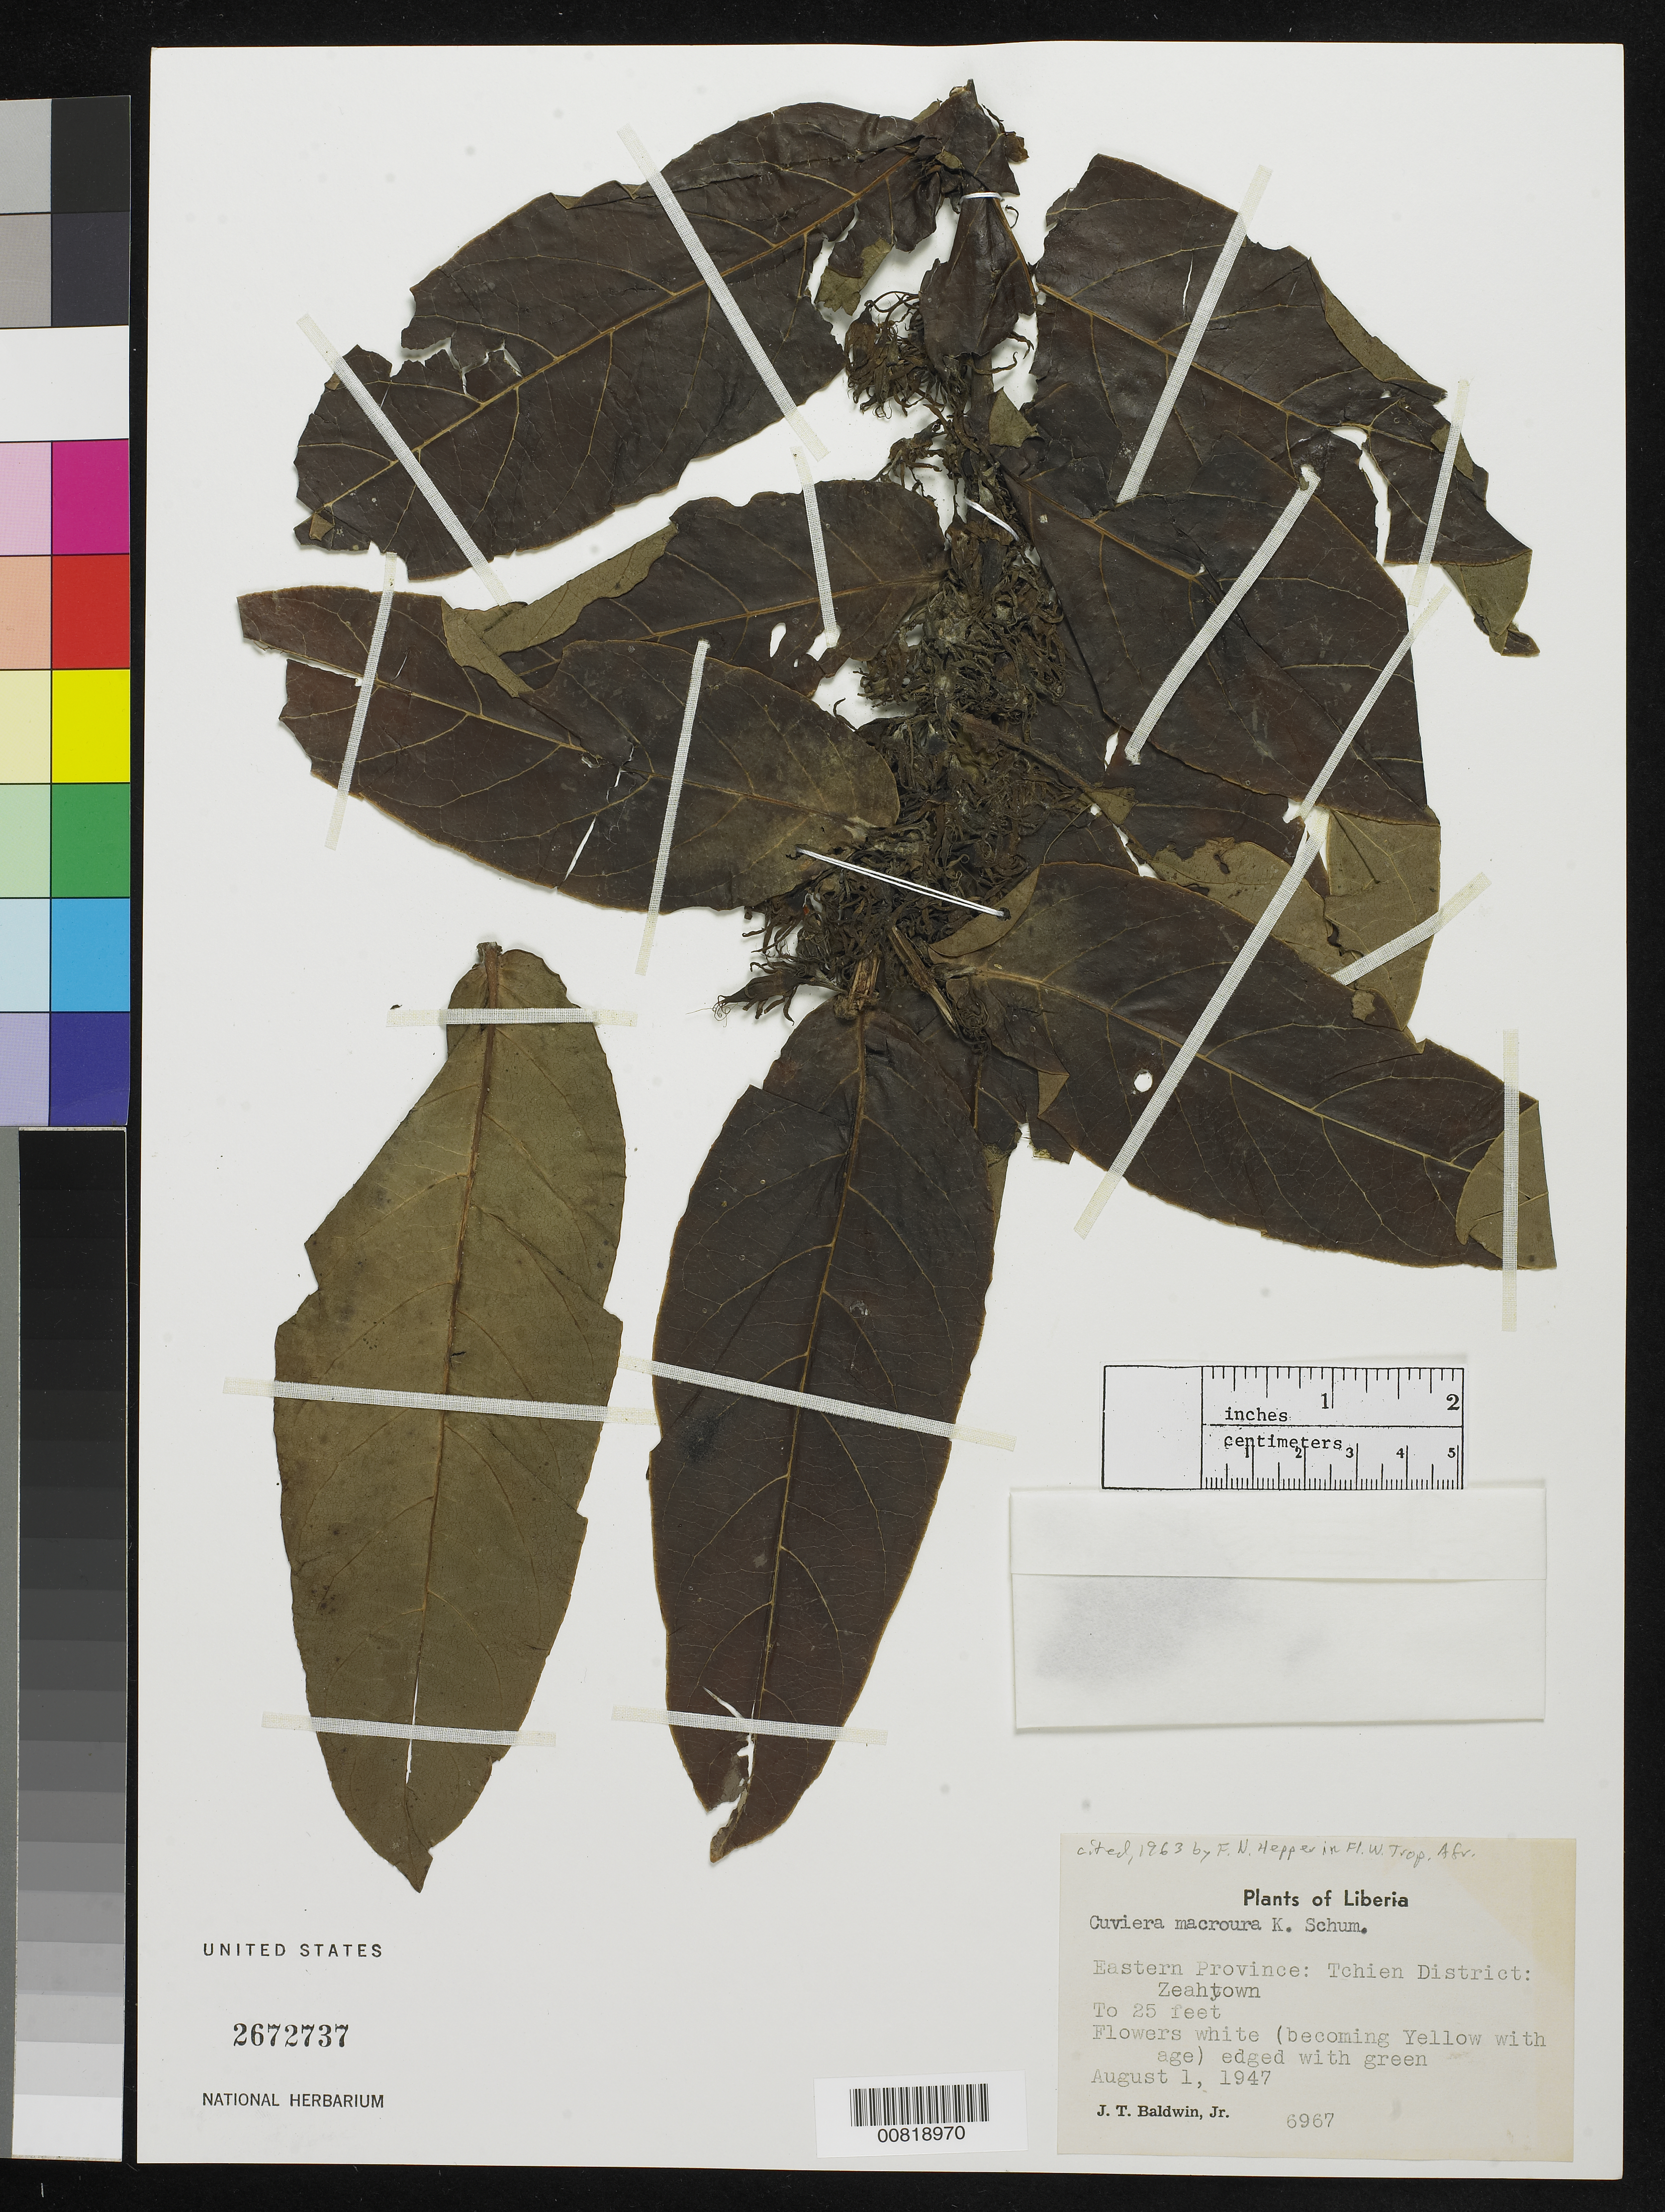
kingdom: Plantae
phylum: Tracheophyta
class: Magnoliopsida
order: Gentianales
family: Rubiaceae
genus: Cuviera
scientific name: Cuviera macroura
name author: (Poir.) Benth.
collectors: J. T. Baldwin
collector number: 6967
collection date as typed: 1 Aug 1947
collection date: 1947-08-01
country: Liberia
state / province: Grand Gedeh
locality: Eastern Province: Tchien District, Zeahtown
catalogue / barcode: US 2672737